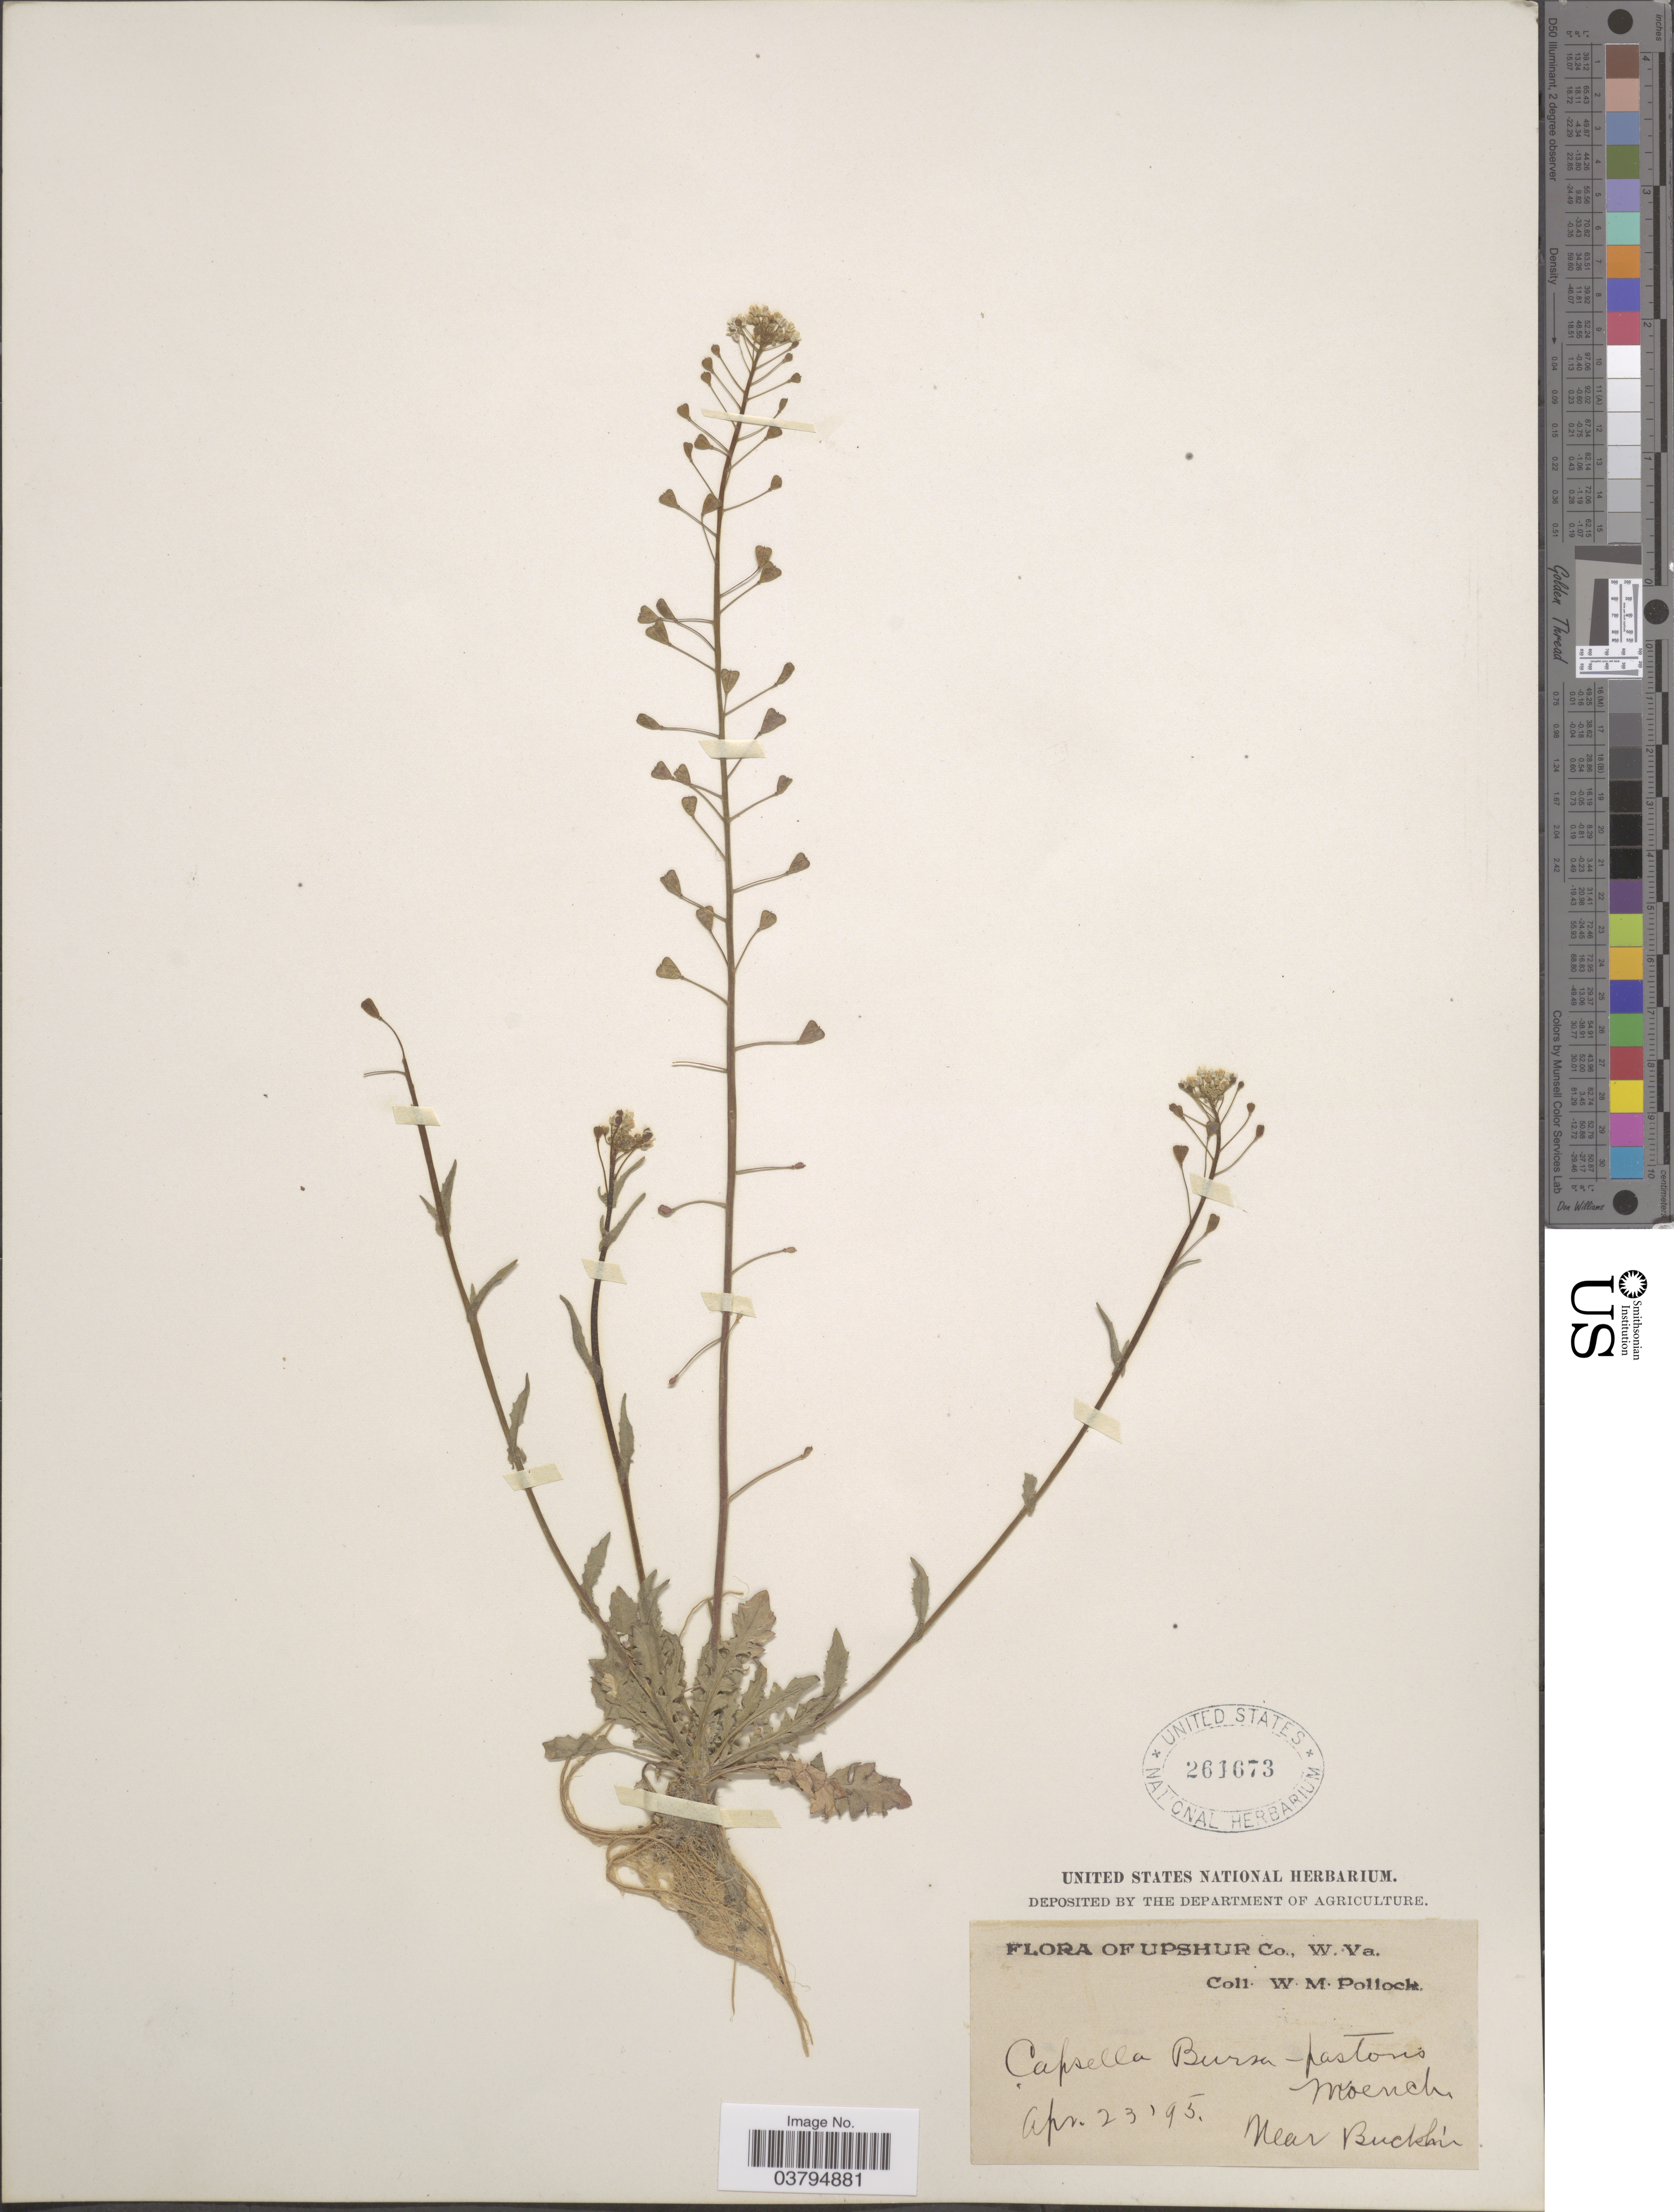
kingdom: Plantae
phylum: Tracheophyta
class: Magnoliopsida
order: Brassicales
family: Brassicaceae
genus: Capsella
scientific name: Capsella bursa-pastoris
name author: (L.) Medik.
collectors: W. M. Pollock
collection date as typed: Transcribed d/m/y: 23/4/95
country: United States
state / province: West Virginia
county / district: Upshur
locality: Near Bucklin.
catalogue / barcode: US 261673